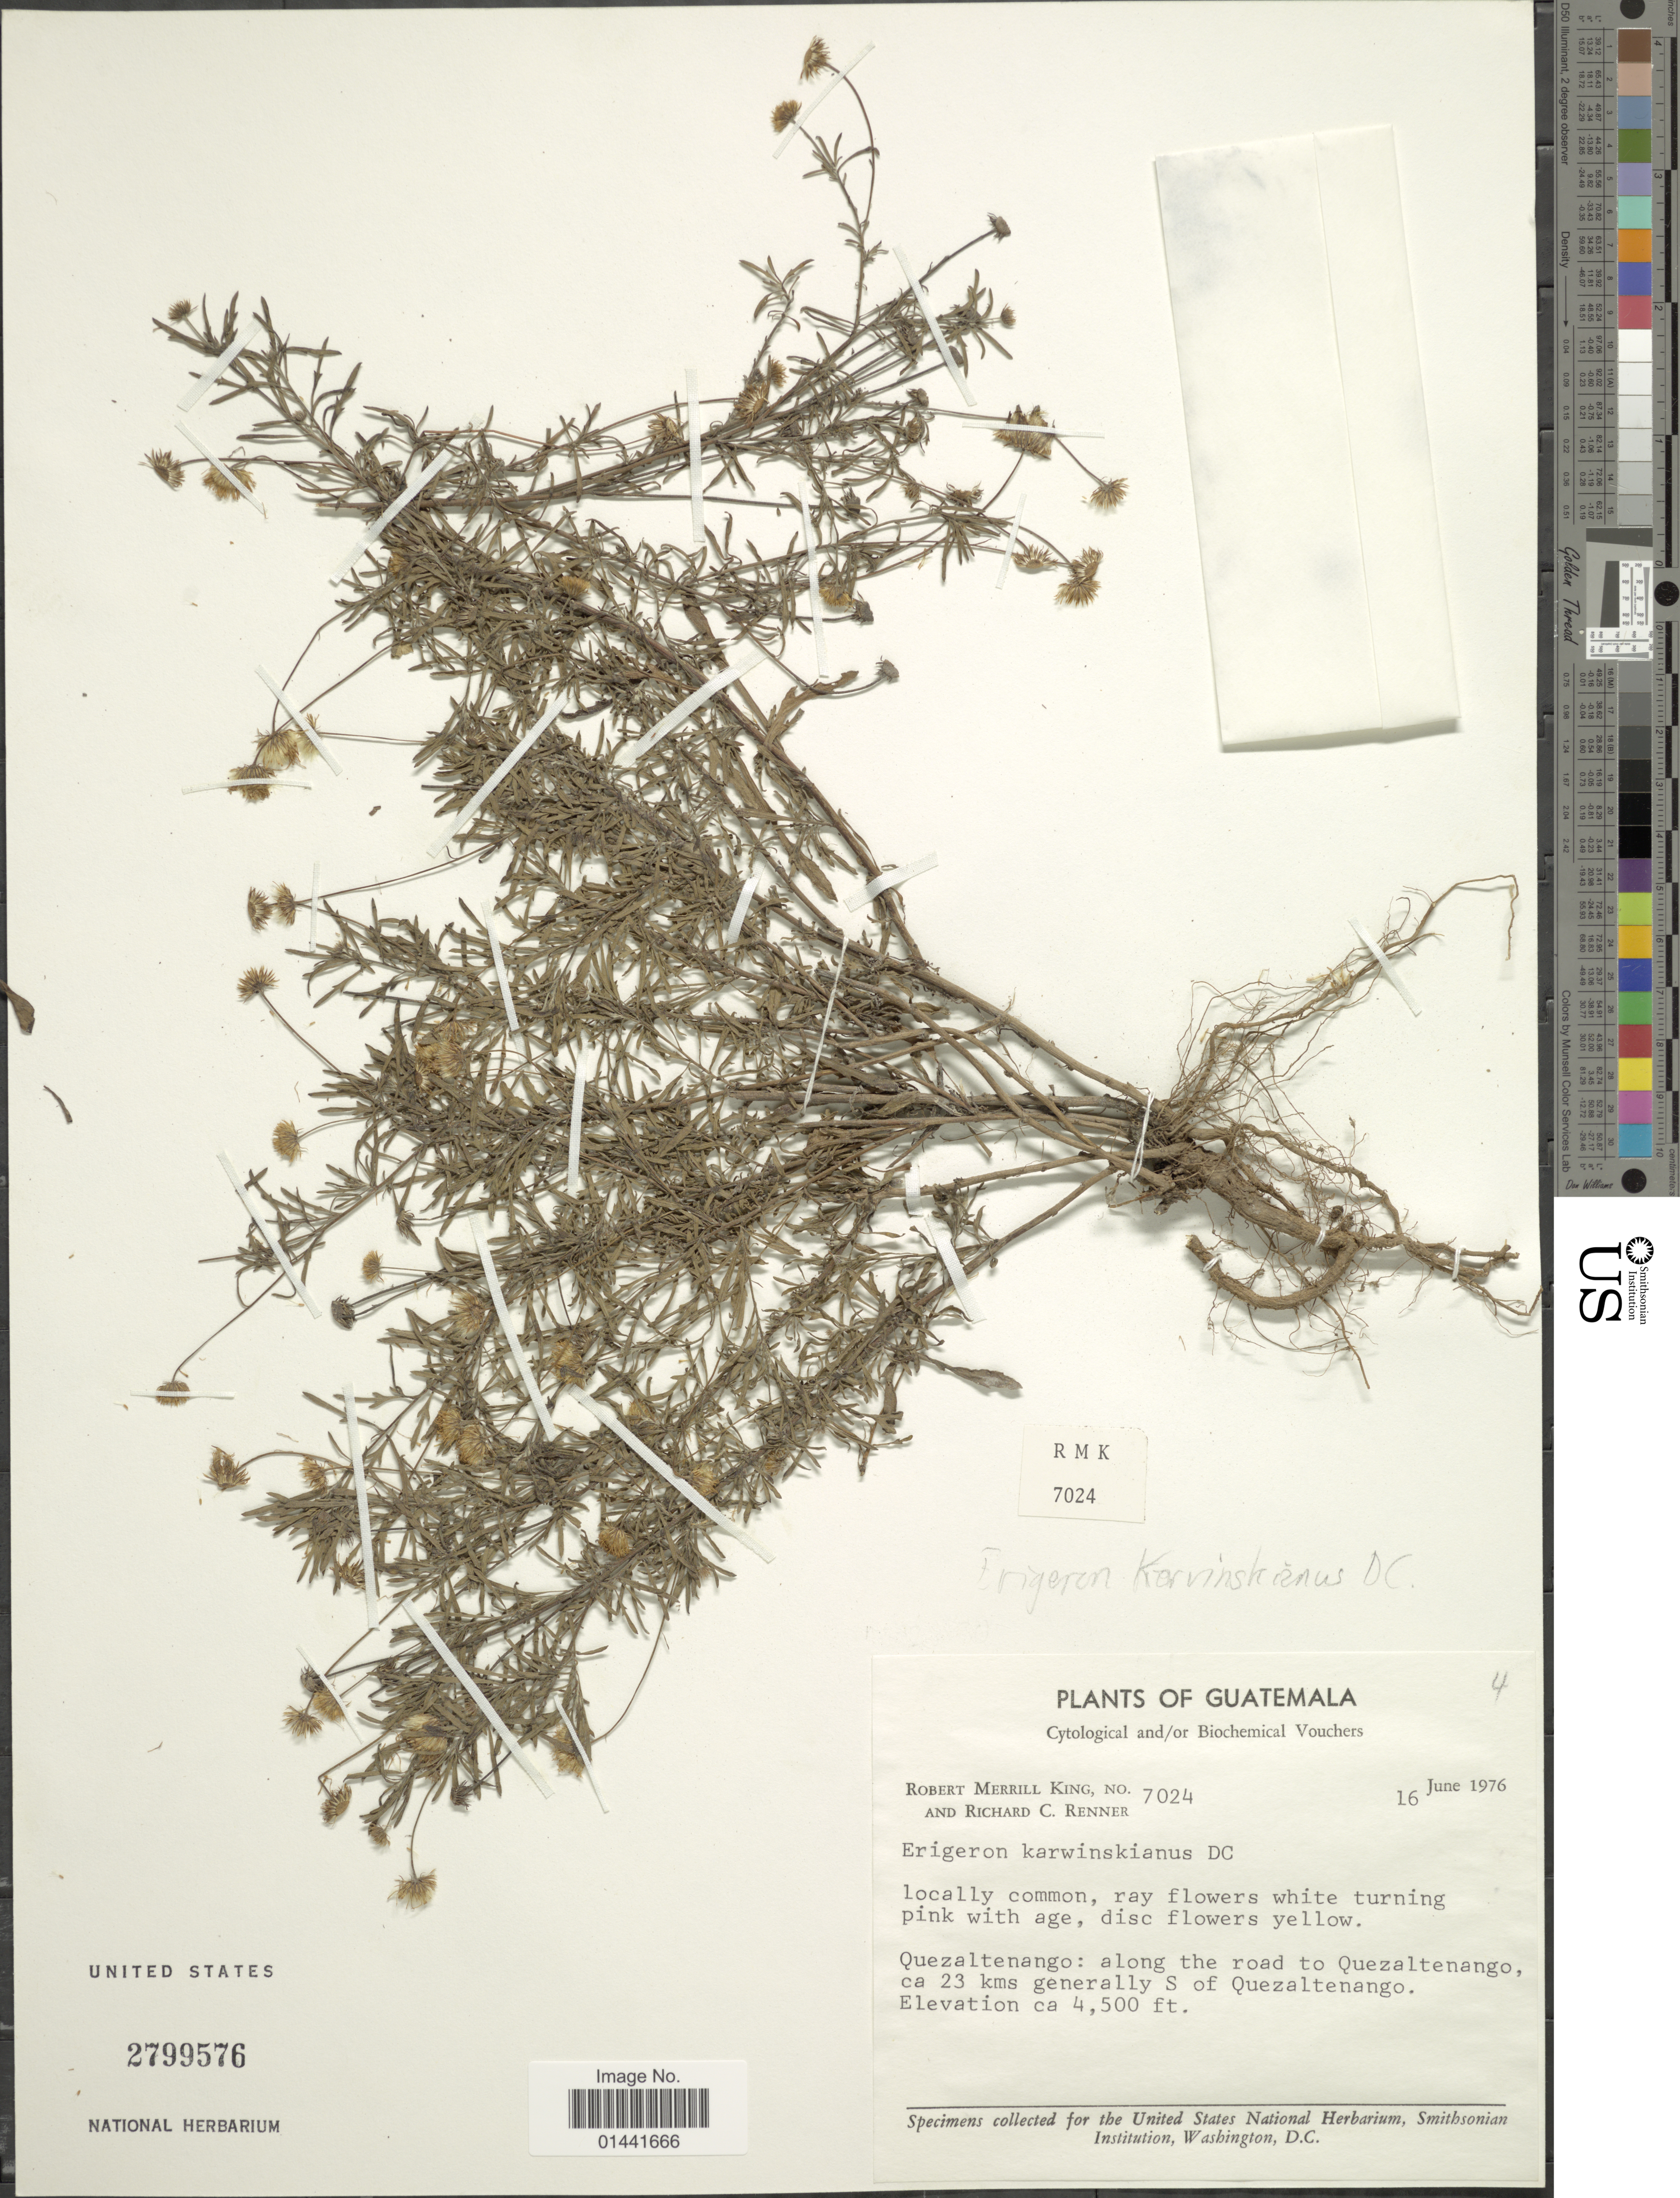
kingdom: Plantae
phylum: Tracheophyta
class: Magnoliopsida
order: Asterales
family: Asteraceae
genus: Erigeron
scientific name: Erigeron karvinskianus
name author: DC.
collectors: R. M. King & R. C. Renner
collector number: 7024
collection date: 1976-06-16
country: Guatemala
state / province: Quetzaltenango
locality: Along the road to Quezaltenango, ca. 23 kms generally S of Quezaltenango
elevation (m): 1372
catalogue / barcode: US 2799576